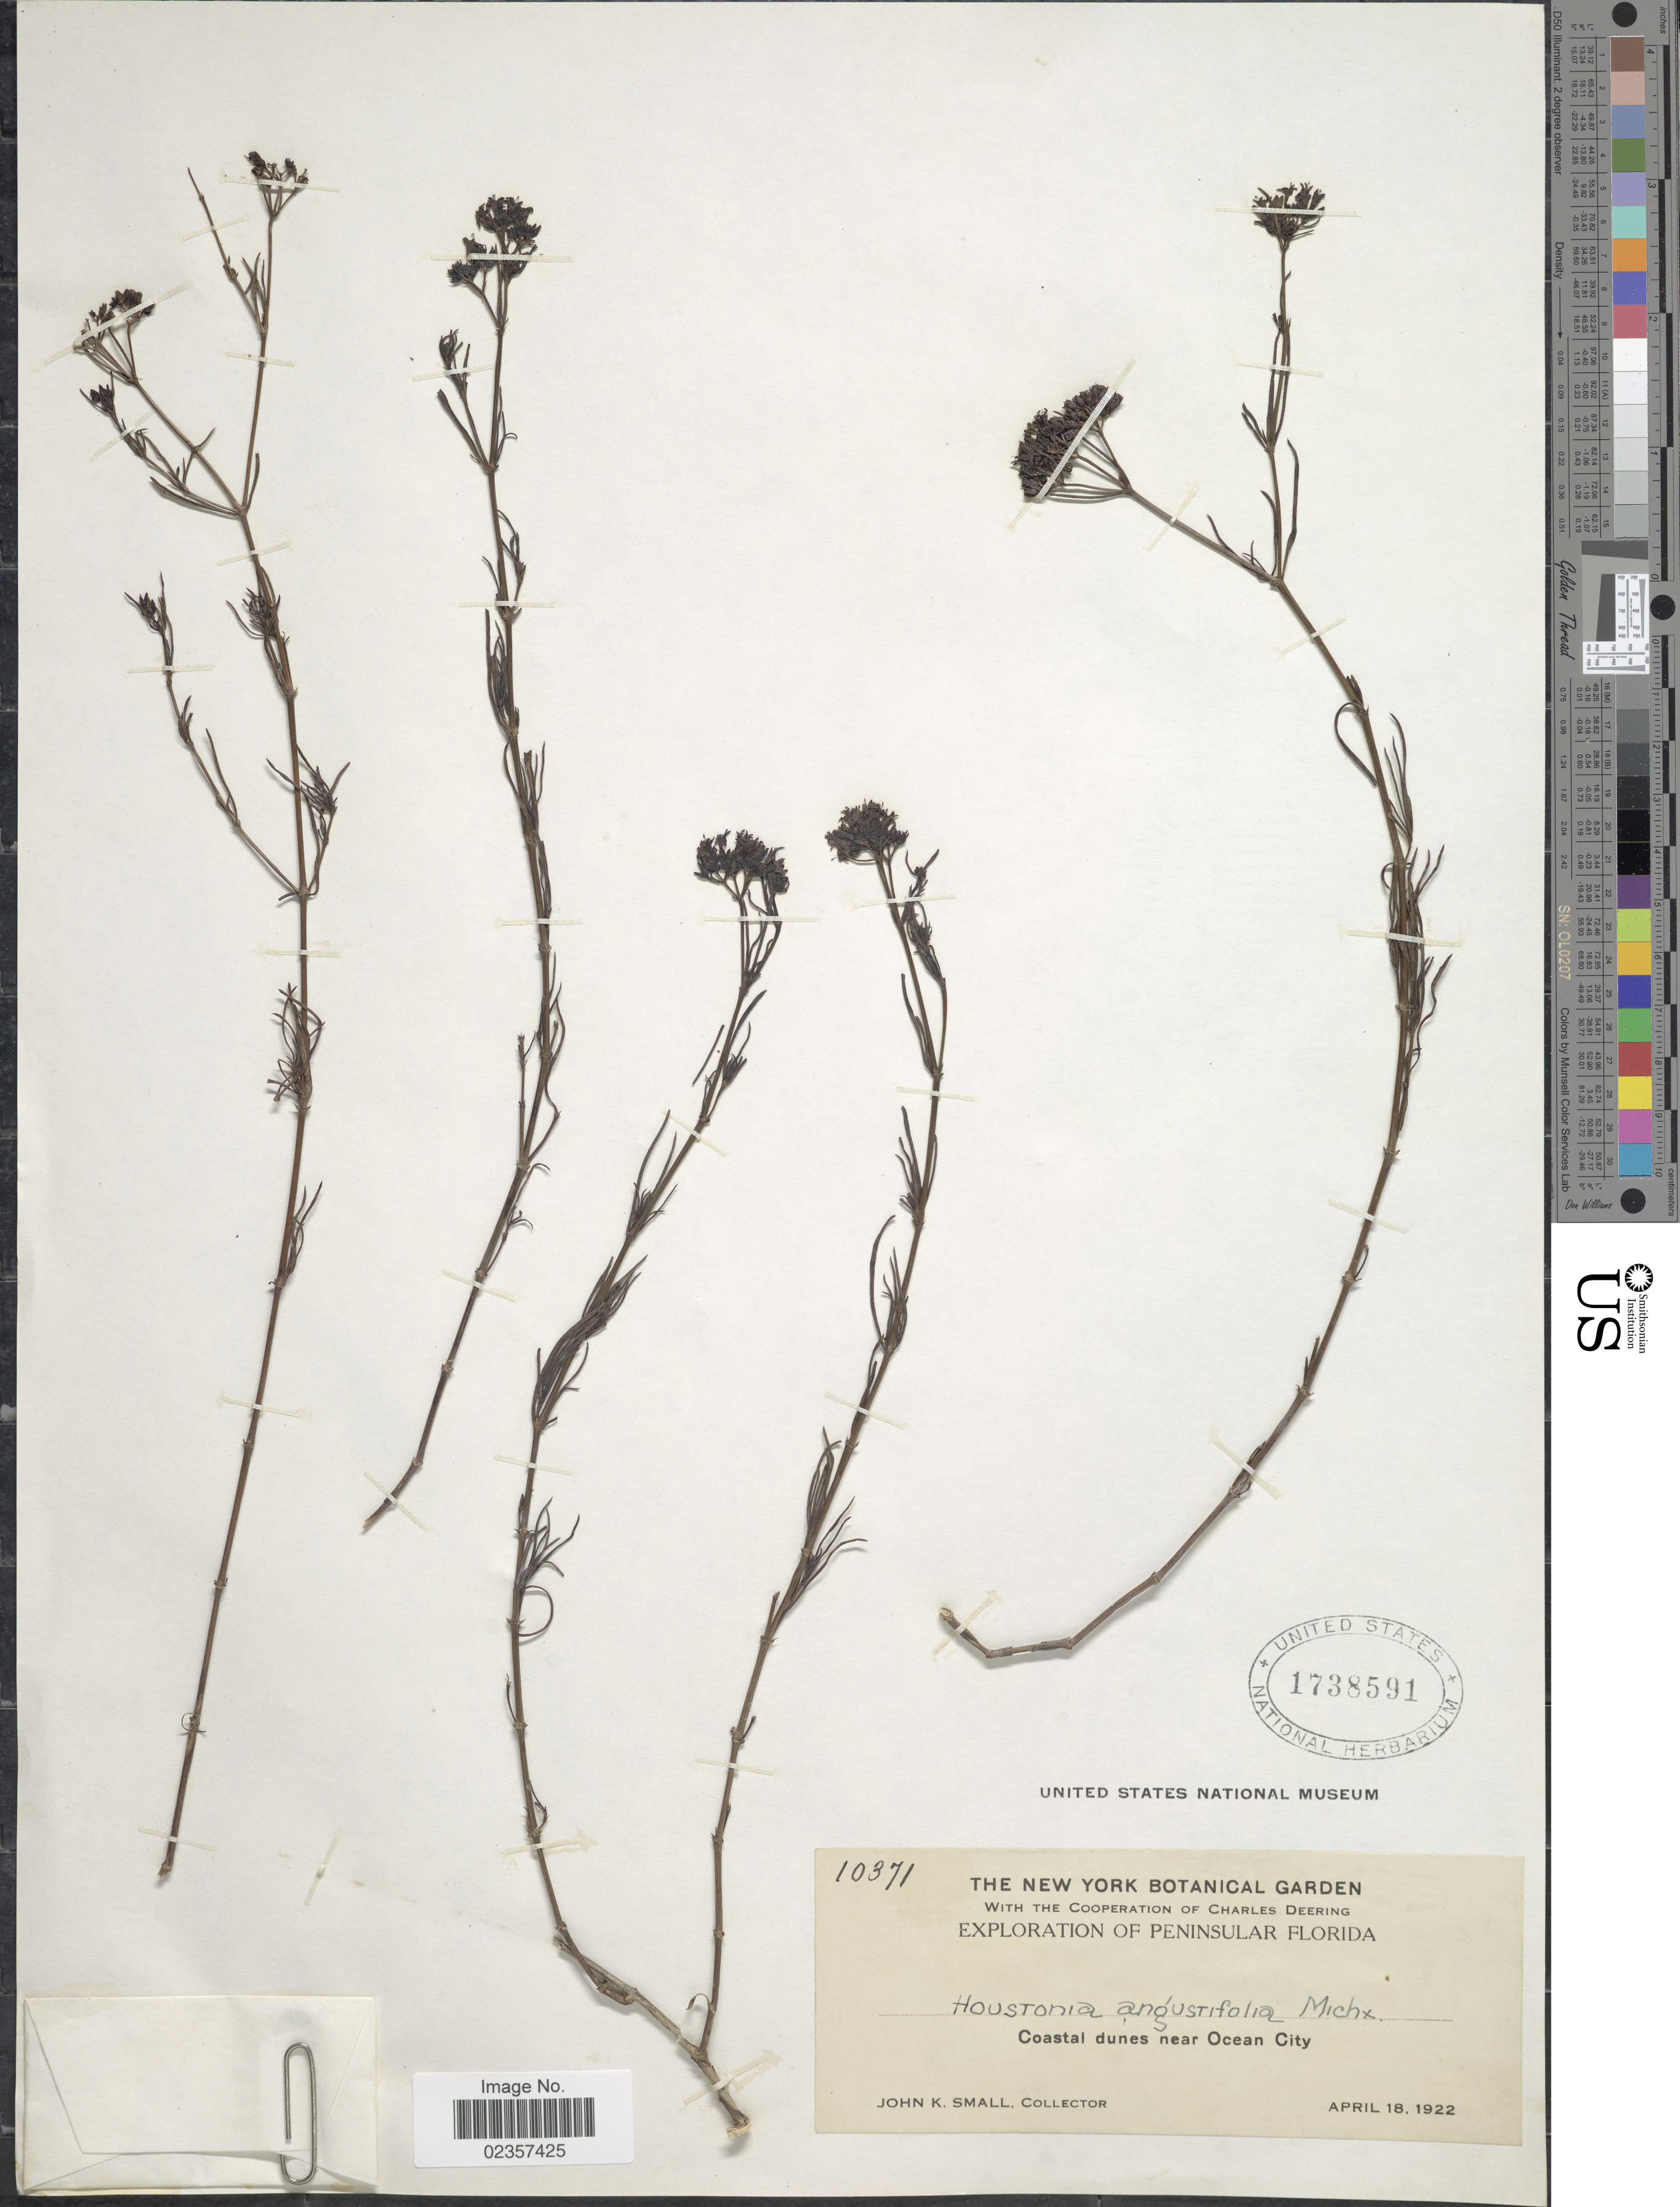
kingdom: Plantae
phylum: Tracheophyta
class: Magnoliopsida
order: Gentianales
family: Rubiaceae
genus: Houstonia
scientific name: Houstonia nigricans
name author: (Lam.) Fernald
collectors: J. K. Small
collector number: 10371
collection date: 1922-04-18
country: United States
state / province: Florida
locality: Peninsular Florida. Coastal dunes near Ocean City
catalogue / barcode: US 1738591